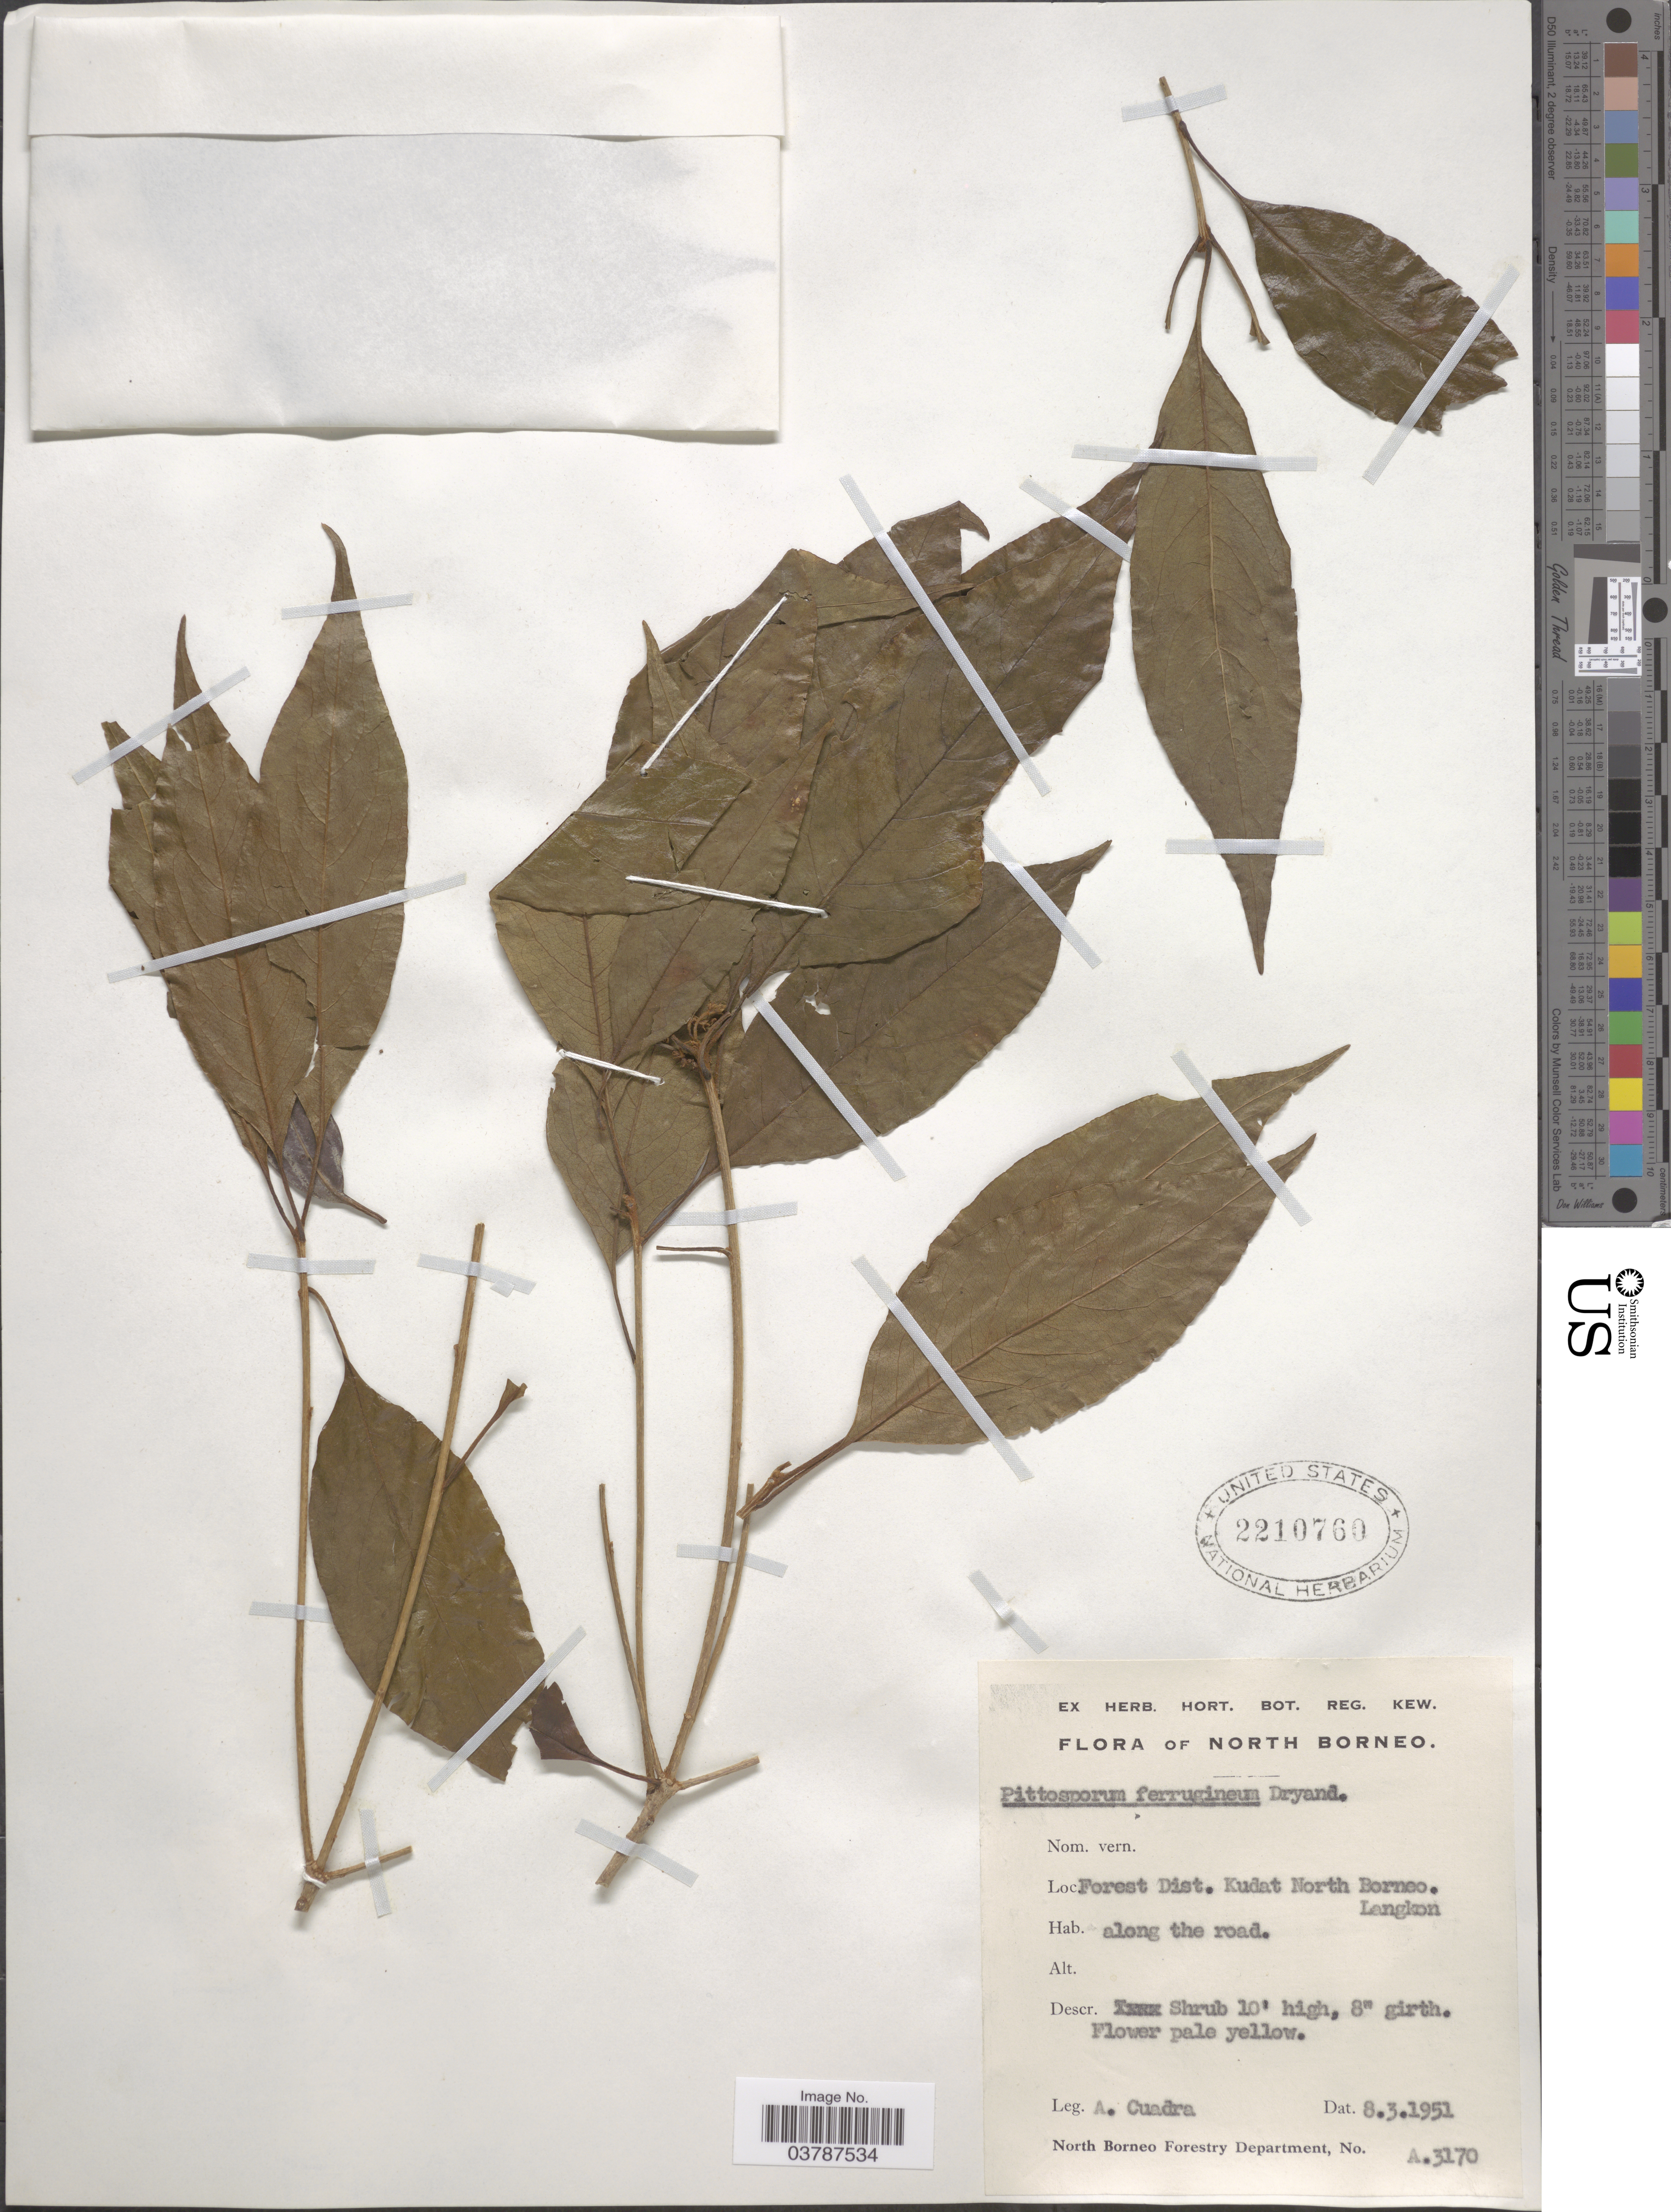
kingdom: Plantae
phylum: Tracheophyta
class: Magnoliopsida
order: Apiales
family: Pittosporaceae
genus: Pittosporum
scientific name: Pittosporum ferrugineum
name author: Dryand. ex Aiton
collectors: A. Cuadra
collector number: A.3170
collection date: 1951-03-08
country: Malaysia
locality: North Borneo. Forest Dist. Kudat North Borneo. Langkon.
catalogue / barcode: US 2210760